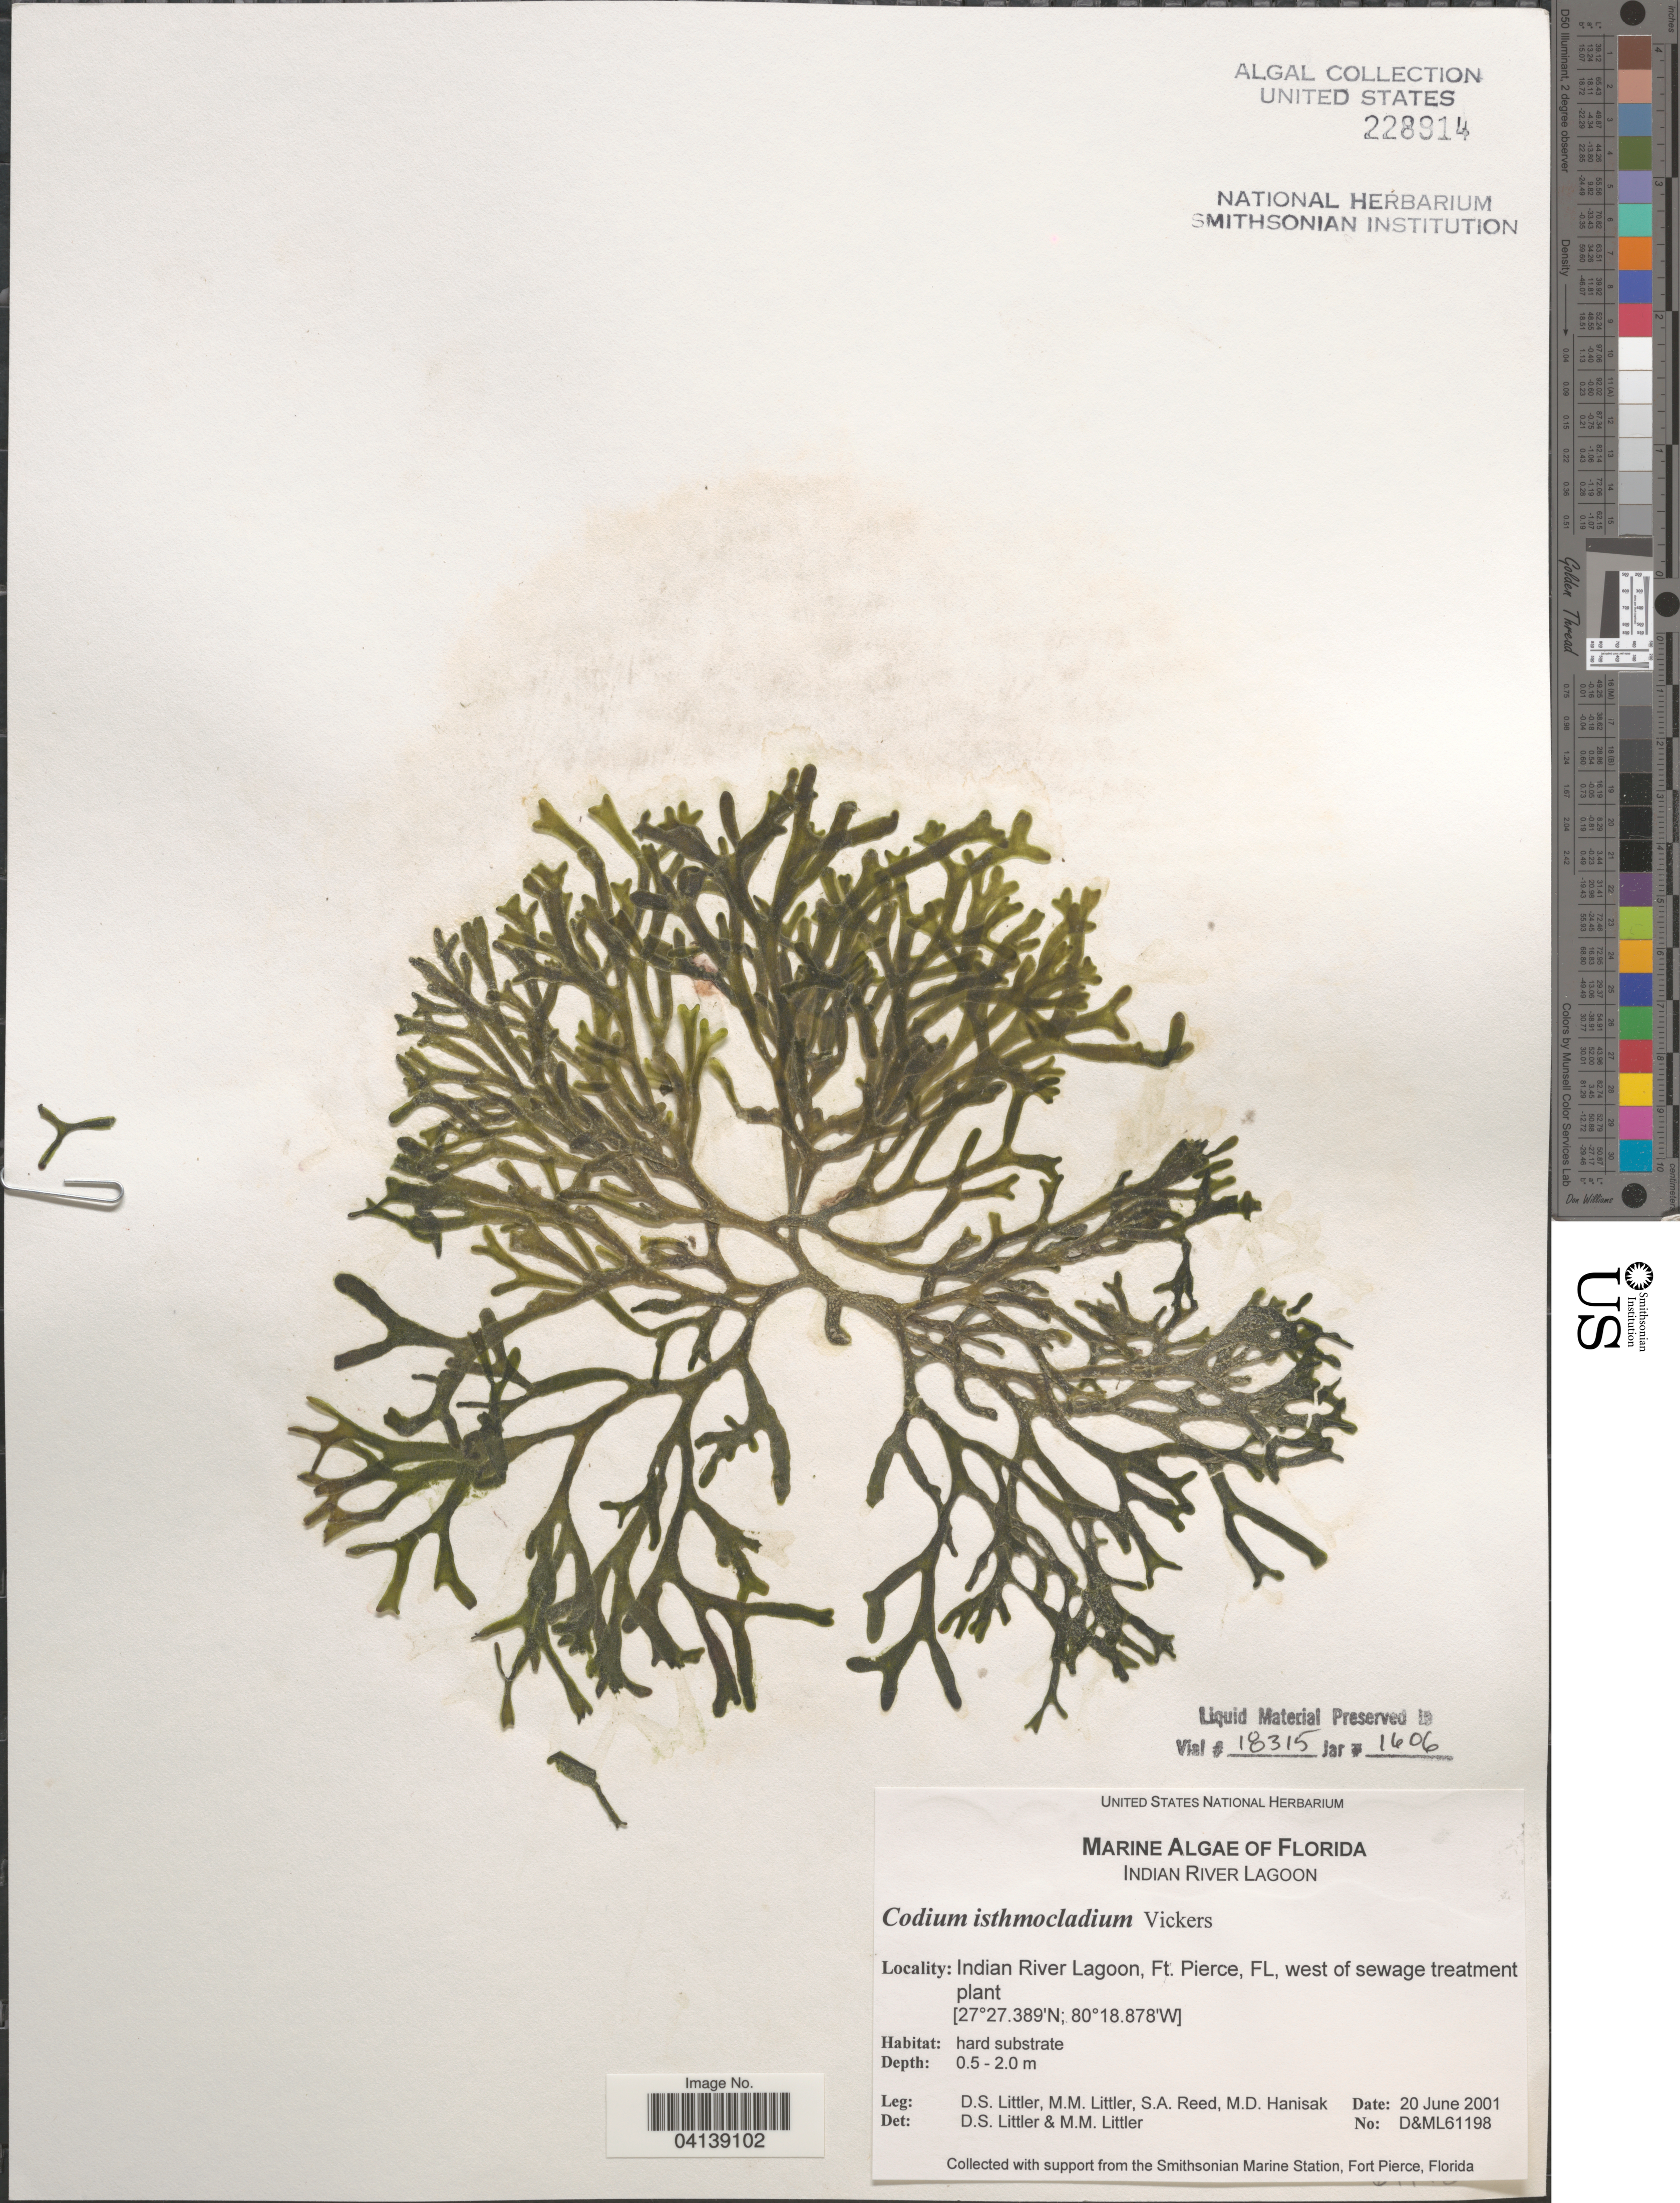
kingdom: Plantae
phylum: Chlorophyta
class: Ulvophyceae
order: Bryopsidales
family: Codiaceae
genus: Codium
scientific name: Codium isthmocladum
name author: Vickers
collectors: D. S. Littler, S. Reed & M. Hanisak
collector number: D&ML61198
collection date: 2001-06-20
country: United States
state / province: Florida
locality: Indian River Lagoon, Ft. Pierce, west of sewage treatment plant.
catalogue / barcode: US 228914